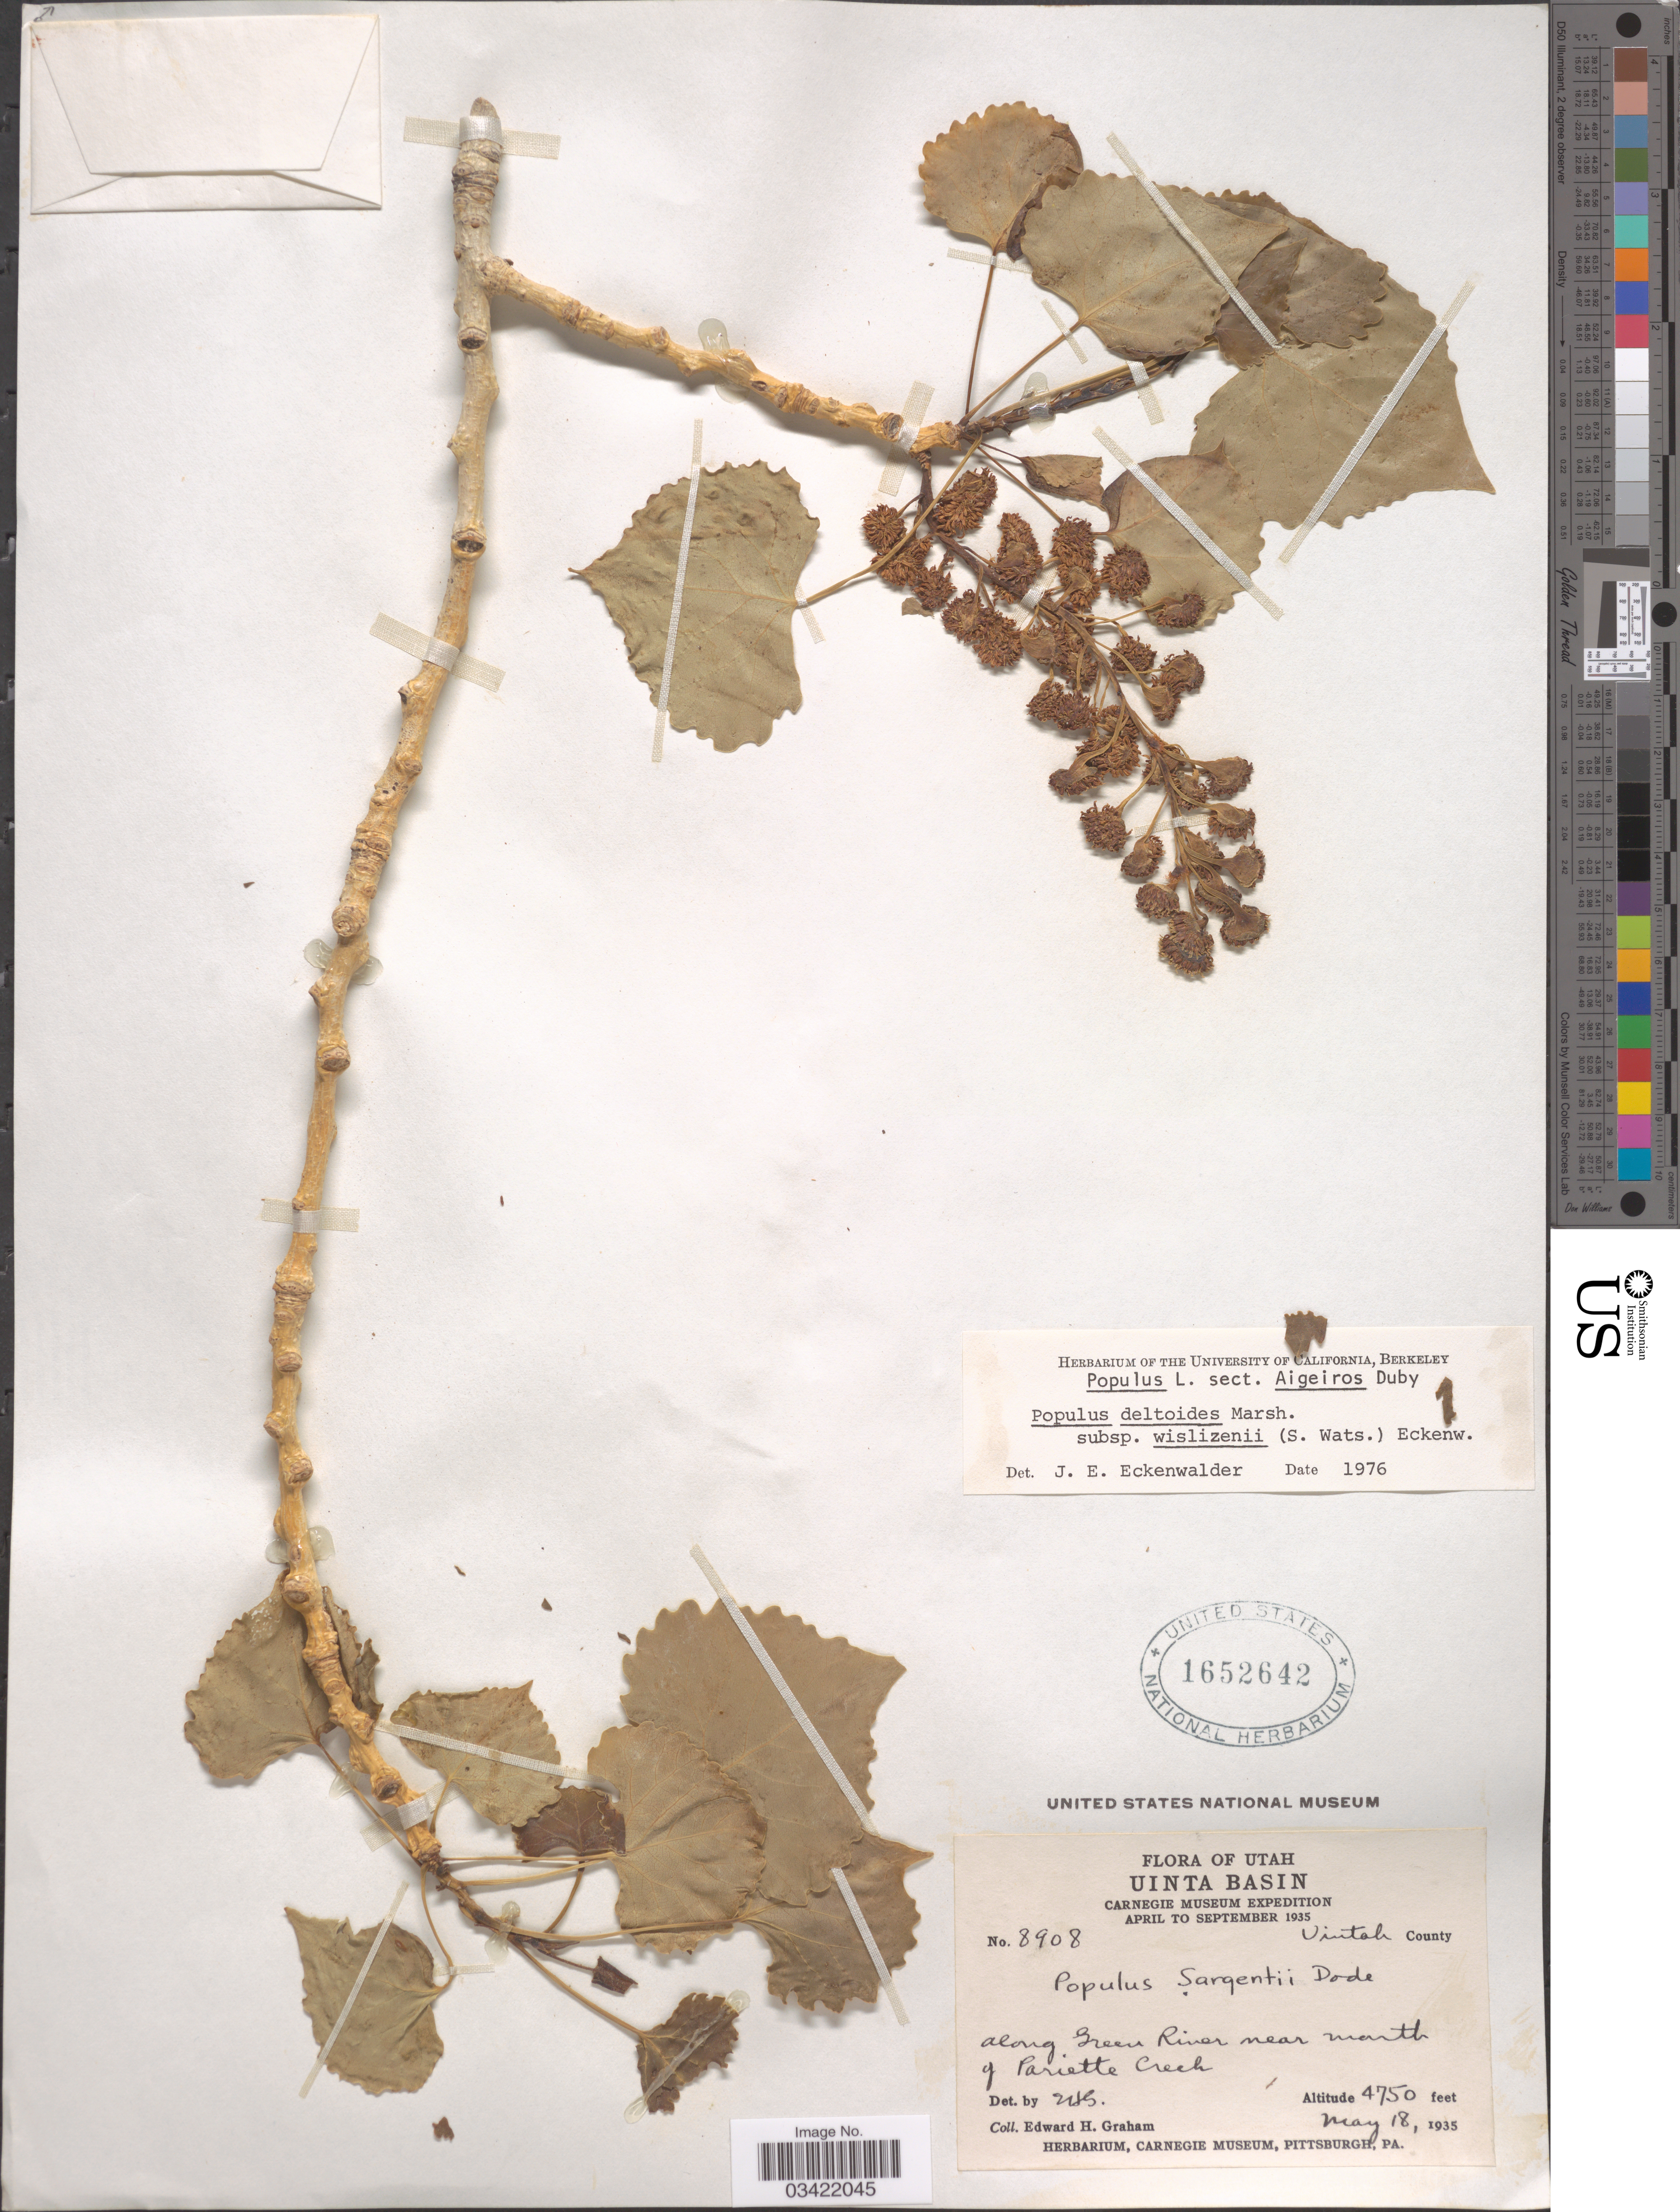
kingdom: Plantae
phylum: Tracheophyta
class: Magnoliopsida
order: Malpighiales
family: Salicaceae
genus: Populus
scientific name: Populus deltoides subsp. wislizeni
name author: (S. Watson) Eckenw.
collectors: E. H. Graham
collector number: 8908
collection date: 1935-05-18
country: United States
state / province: Utah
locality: Uinta Basin. Uintah County. Along Green River near mouth of Pariette Creek.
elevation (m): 1448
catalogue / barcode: US 1652642